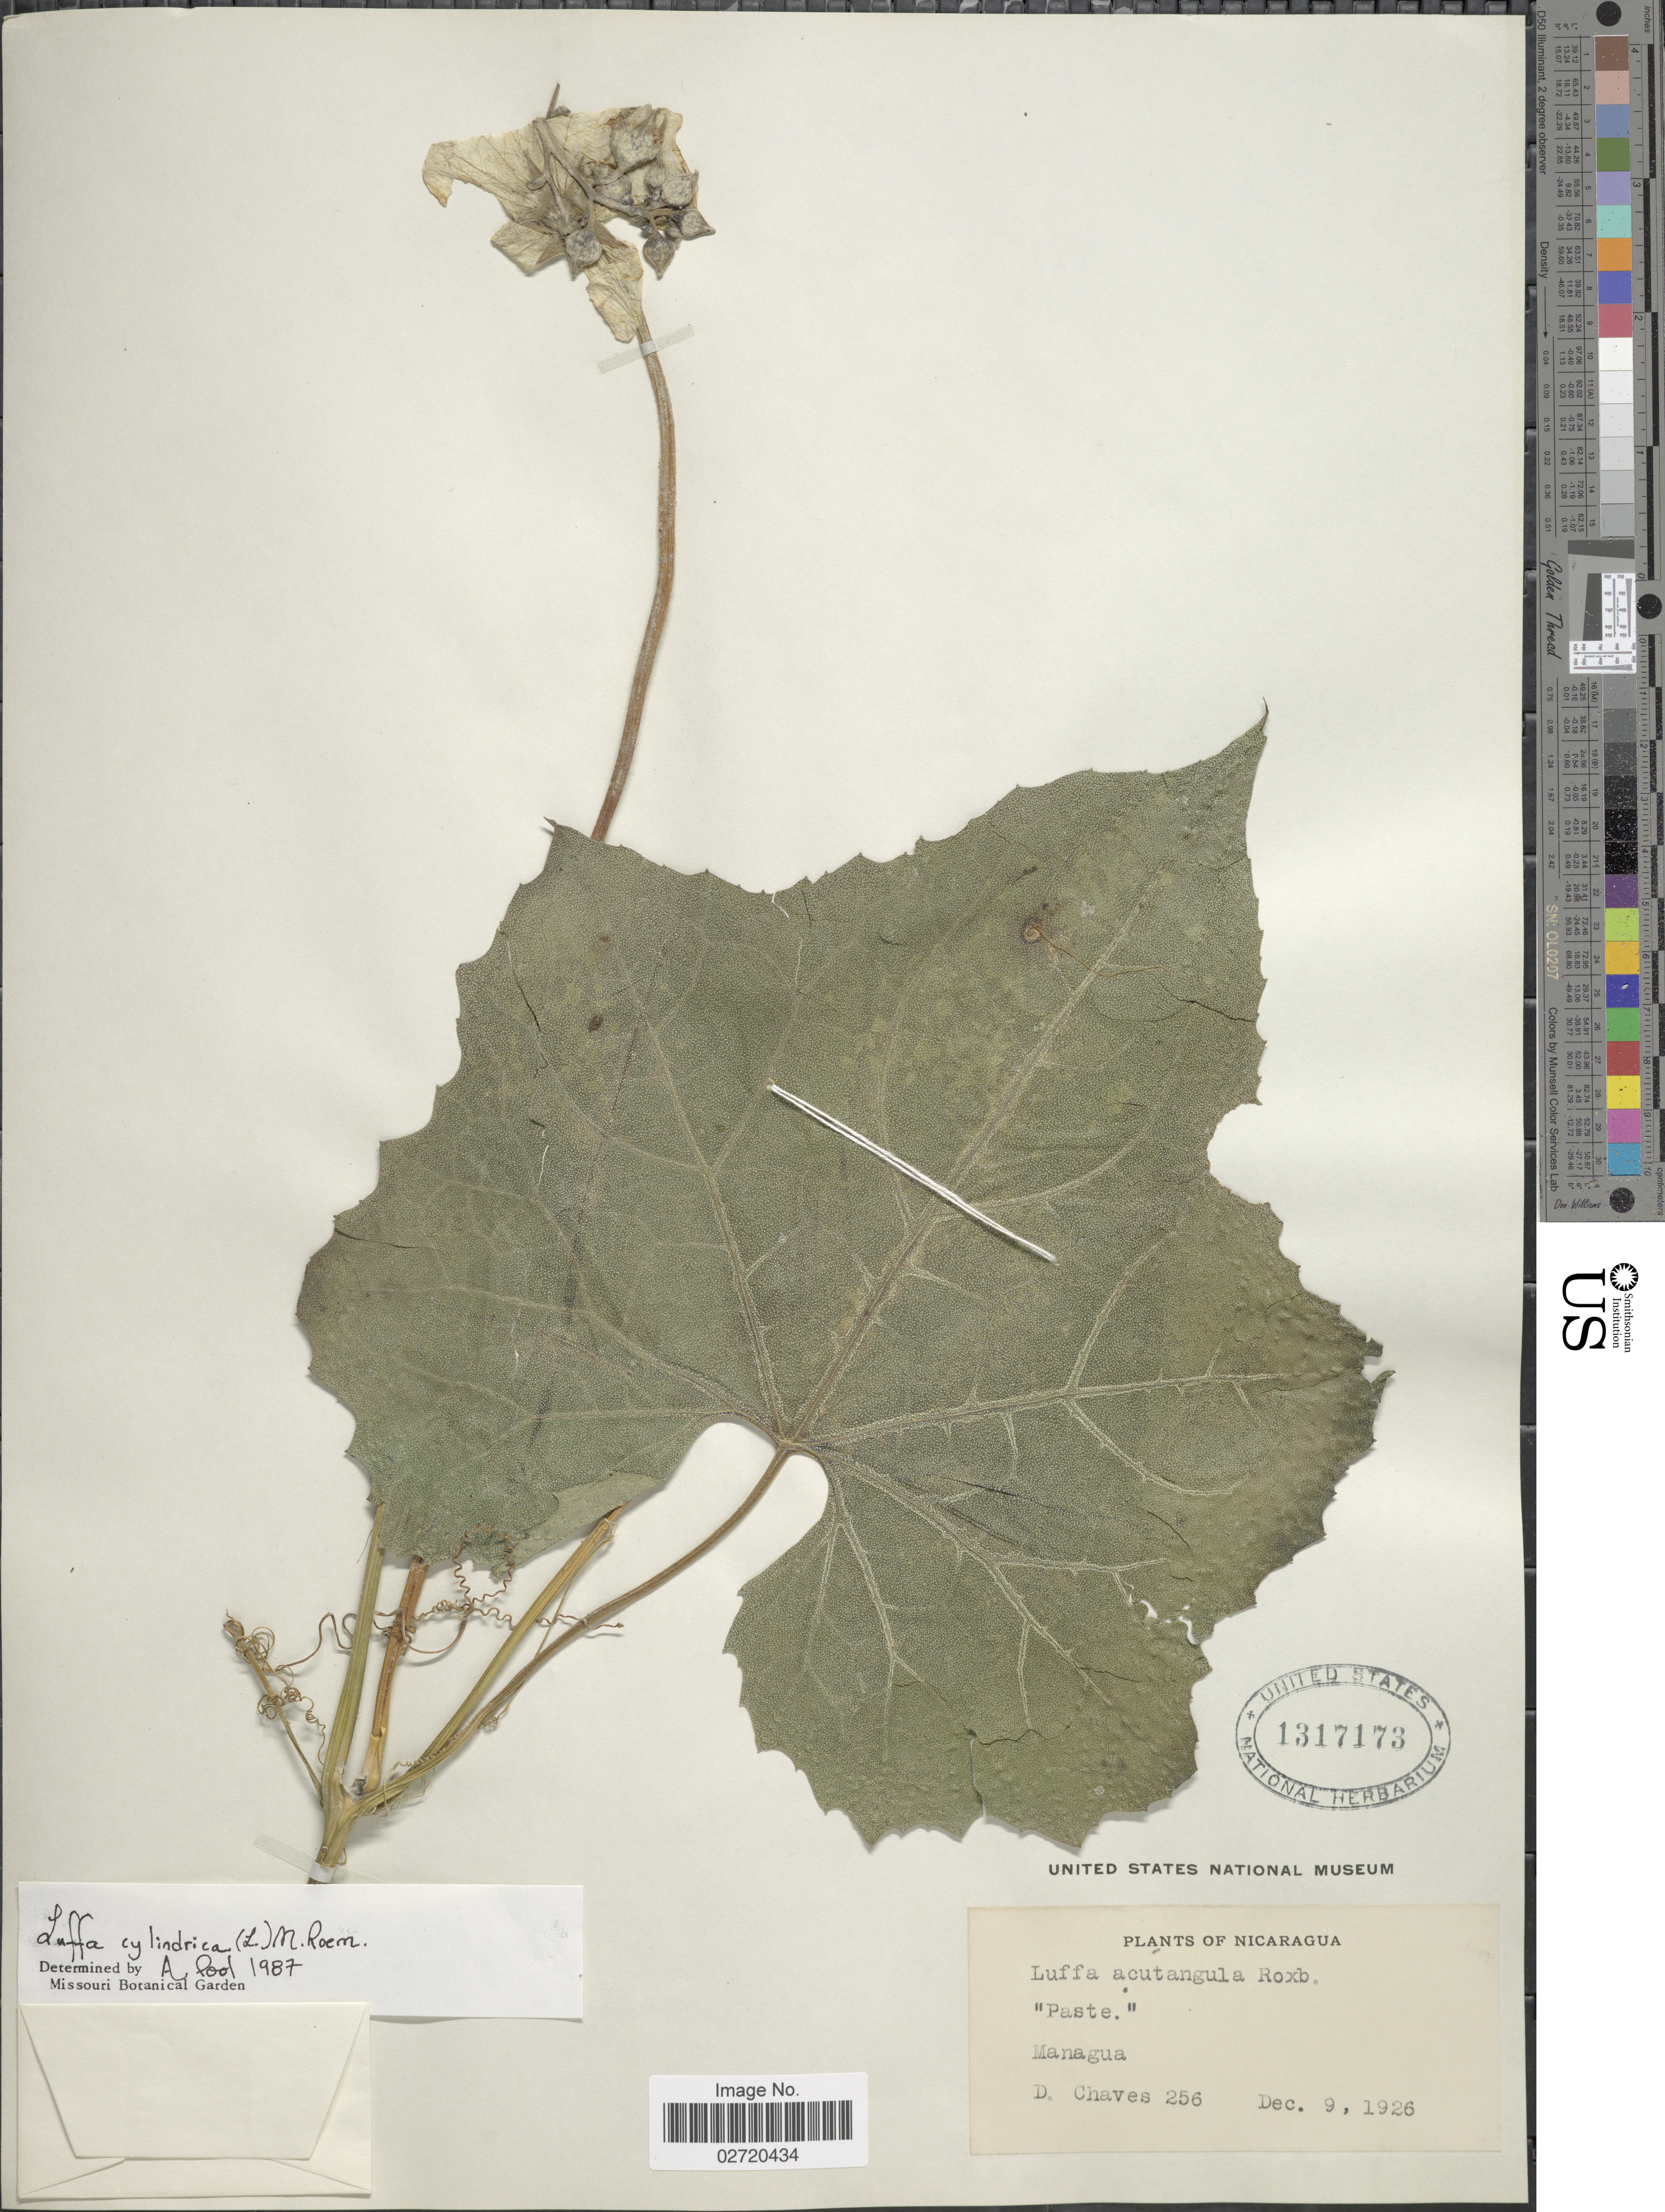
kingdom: Plantae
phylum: Tracheophyta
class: Magnoliopsida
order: Cucurbitales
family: Cucurbitaceae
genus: Luffa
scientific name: Luffa aegyptiaca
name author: Mill.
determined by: Strong, Mark T., (BOT), Smithsonian Institution - National Museum of Natural History (UNITED STATES)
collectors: D. Chaves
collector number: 256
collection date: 1926-12-19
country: Nicaragua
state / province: Managua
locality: Managua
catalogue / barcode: US 1317173